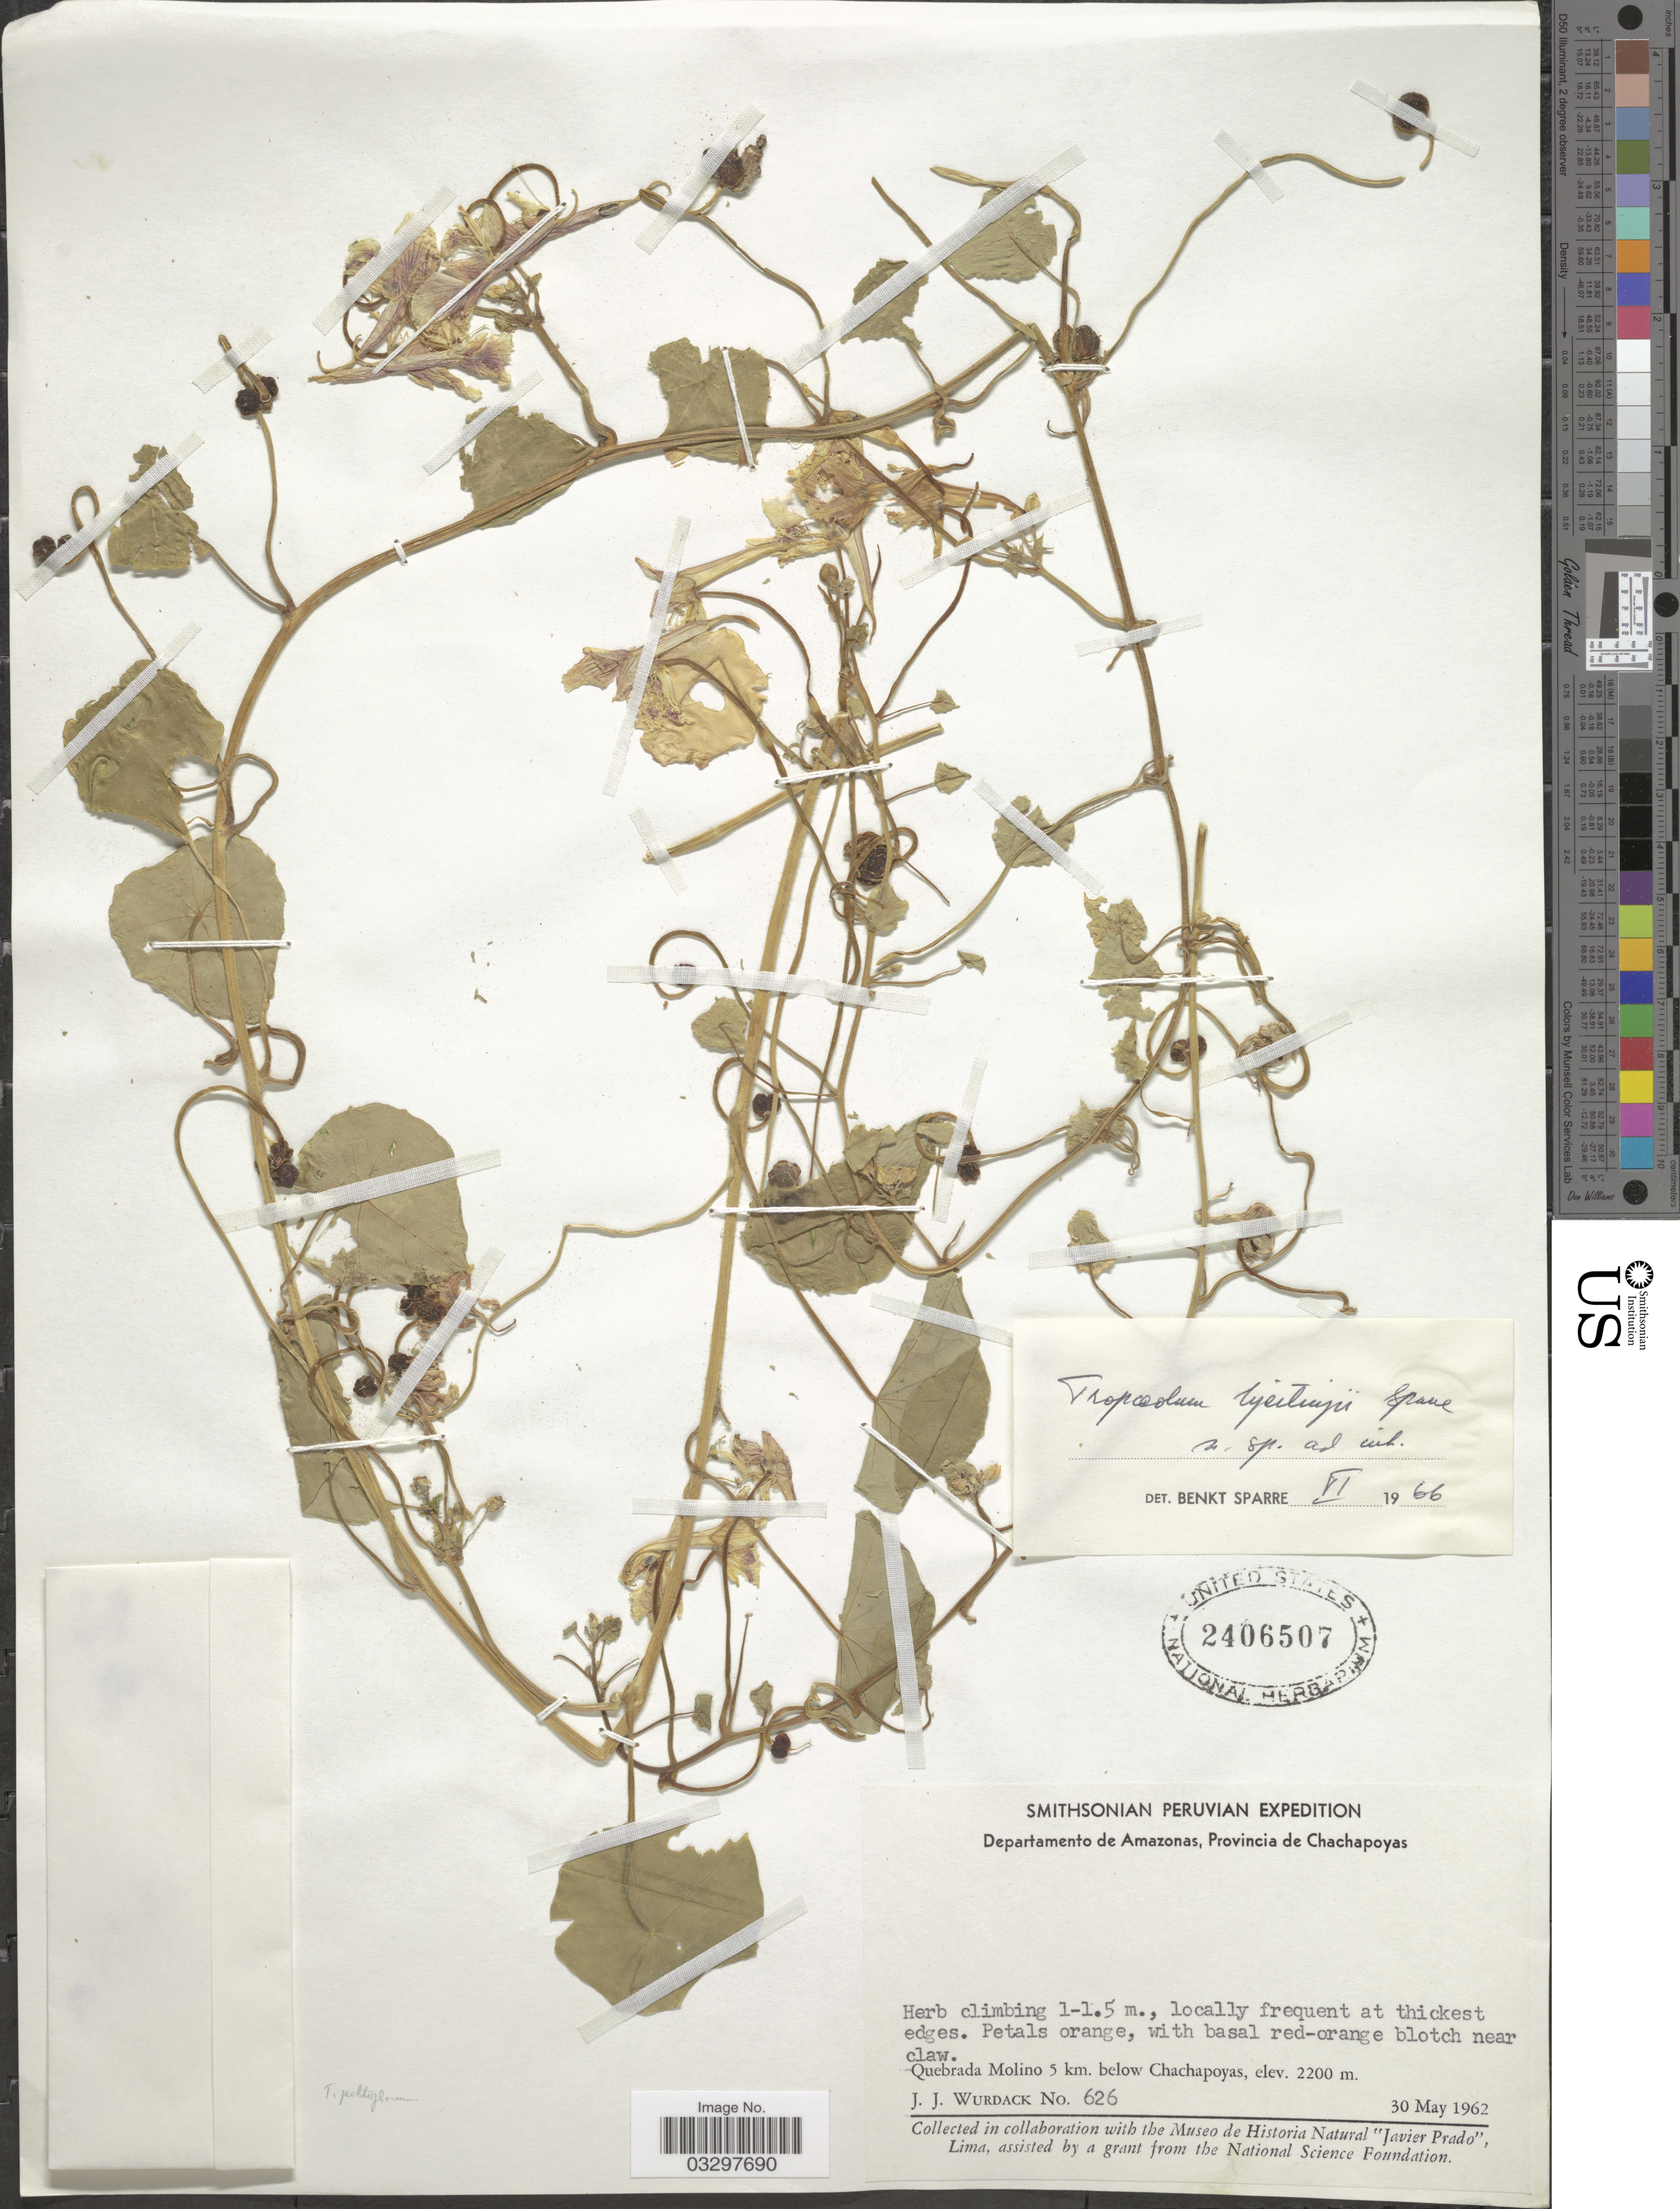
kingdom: Plantae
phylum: Tracheophyta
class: Magnoliopsida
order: Brassicales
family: Tropaeolaceae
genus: Tropaeolum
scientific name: Tropaeolum hjertingii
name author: Sparre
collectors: J. J. Wurdack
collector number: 626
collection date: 1962-05-30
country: Peru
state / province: Amazonas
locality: Departamento de Amazonas, Provincia de Chachapoyas. Quebrada Molino 5 km. below Chachapoyas.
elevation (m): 2200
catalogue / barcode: US 2406507